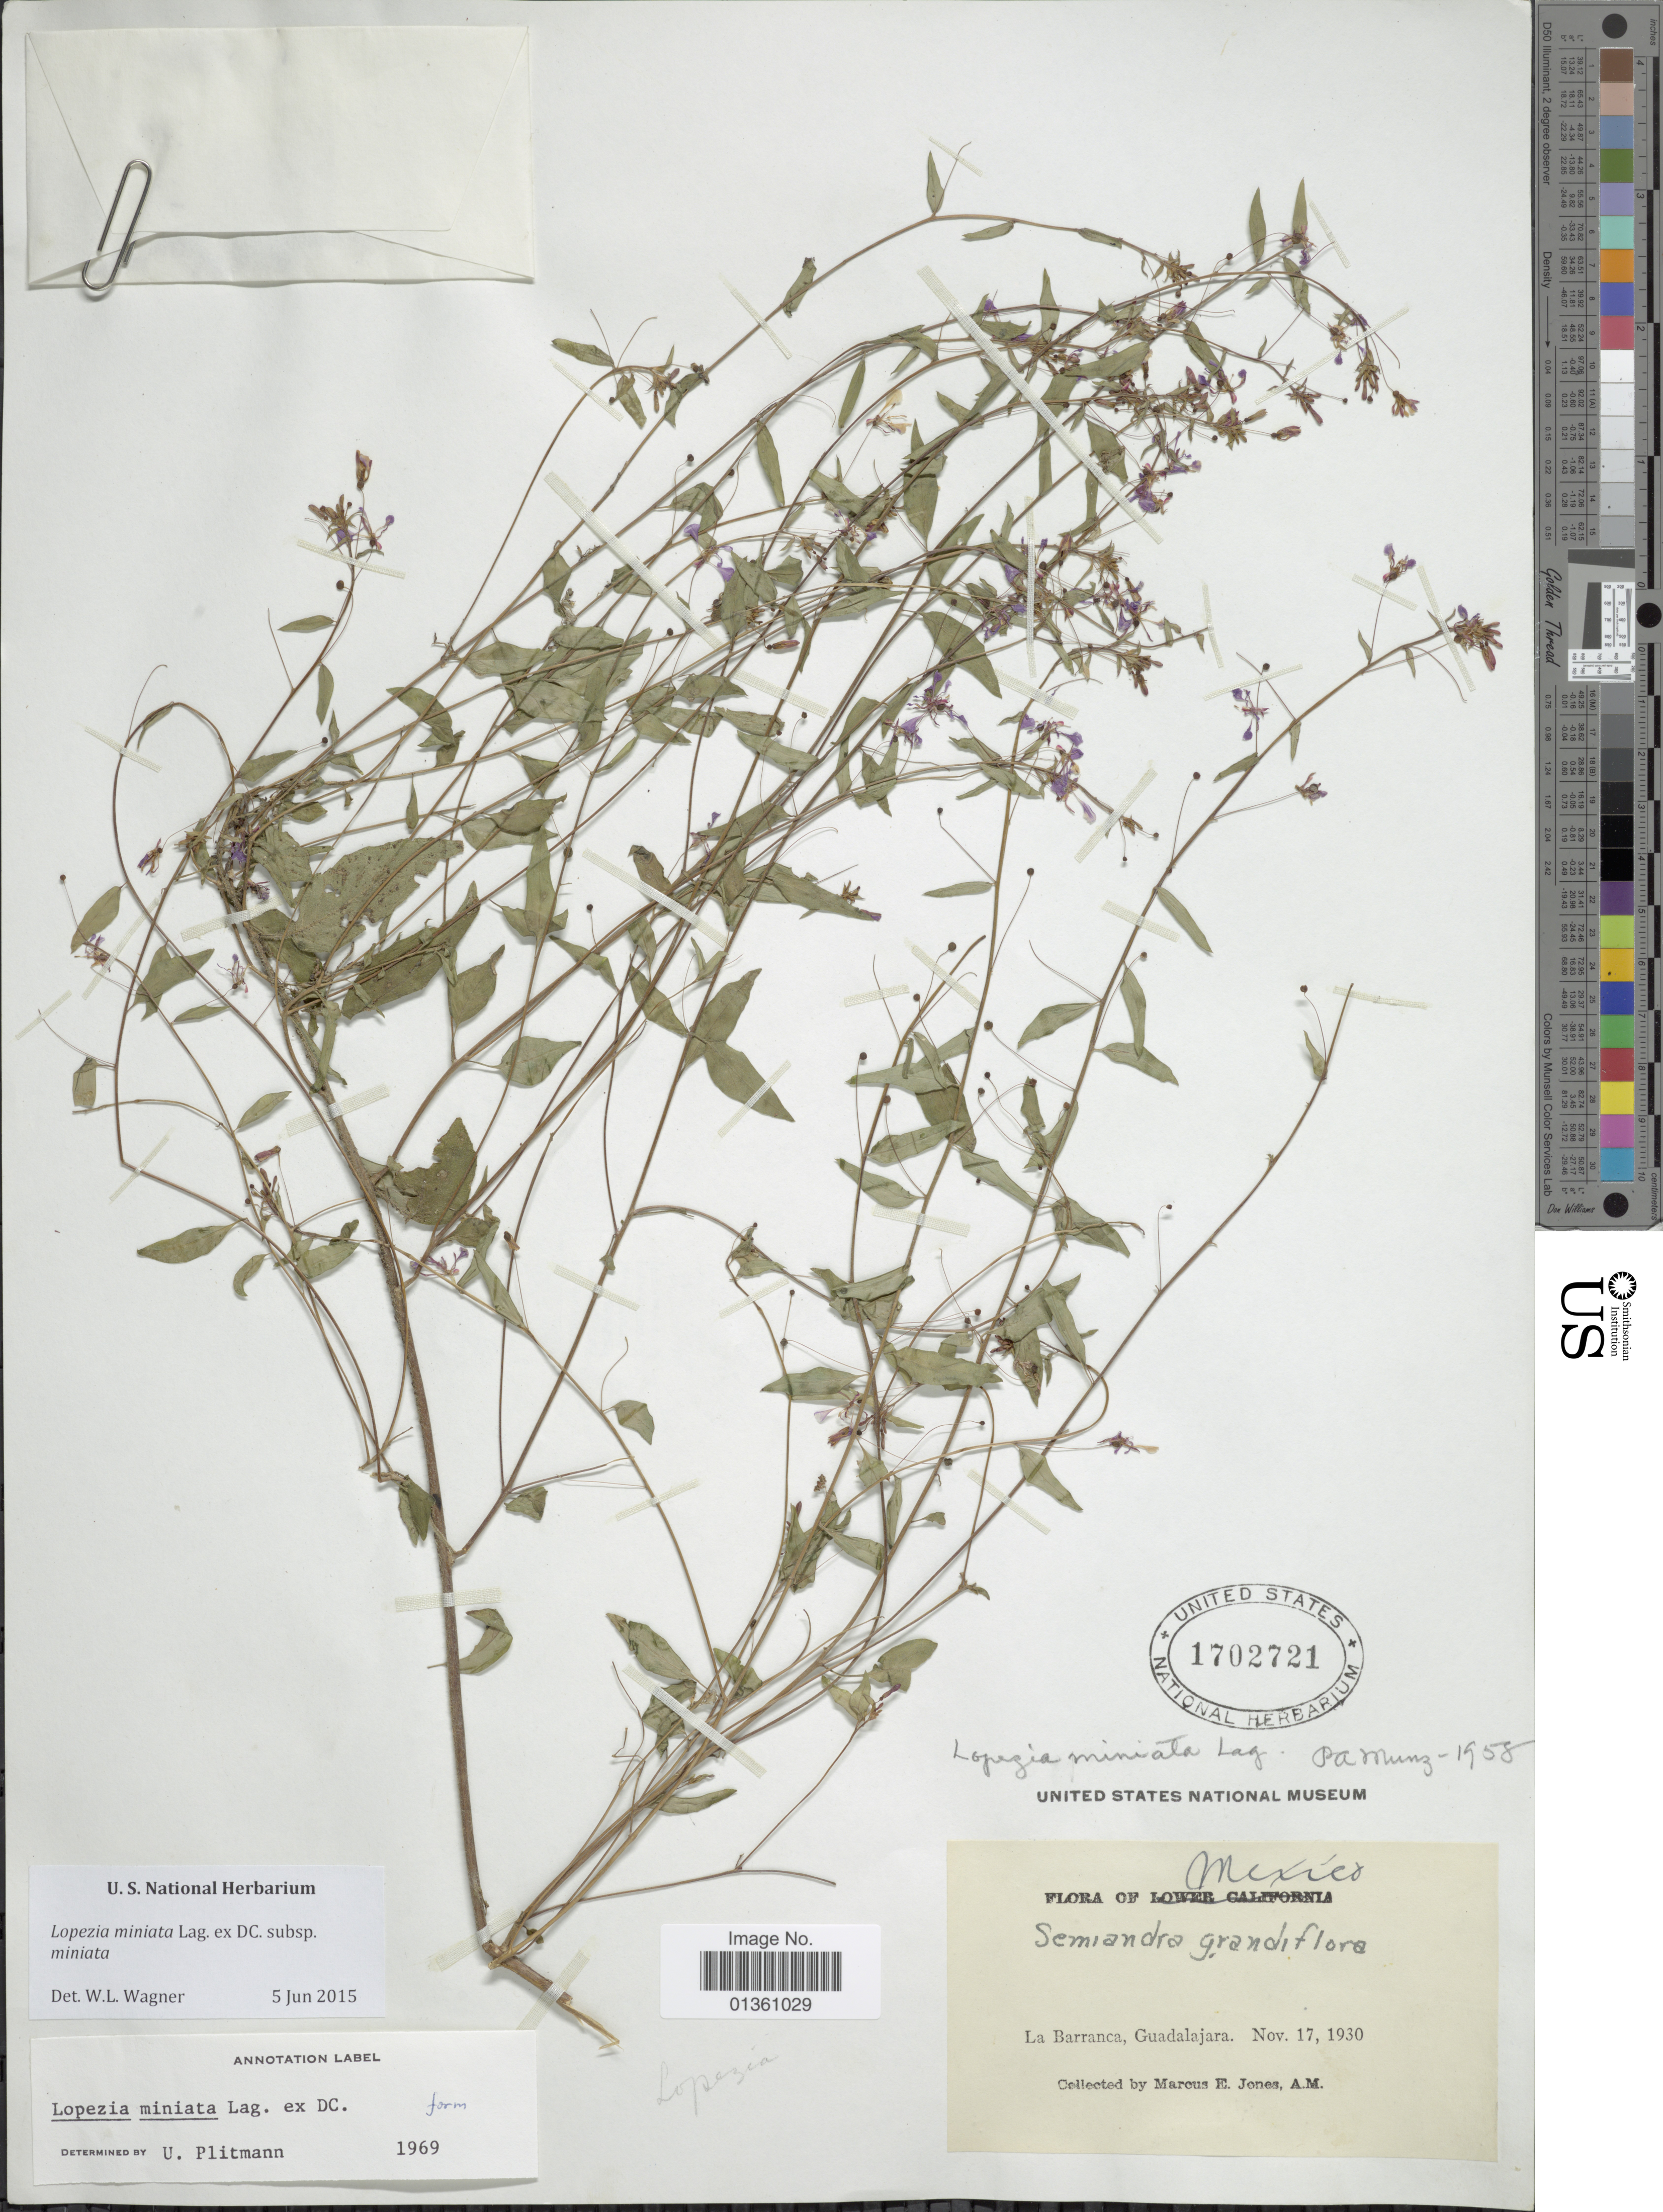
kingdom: Plantae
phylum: Tracheophyta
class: Magnoliopsida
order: Myrtales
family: Onagraceae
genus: Lopezia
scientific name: Lopezia miniata subsp. miniata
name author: Lag. ex DC.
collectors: M. E. Jones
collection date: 1930-11-17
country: Mexico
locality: La Barranca, Guadalajara.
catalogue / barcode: US 1702721